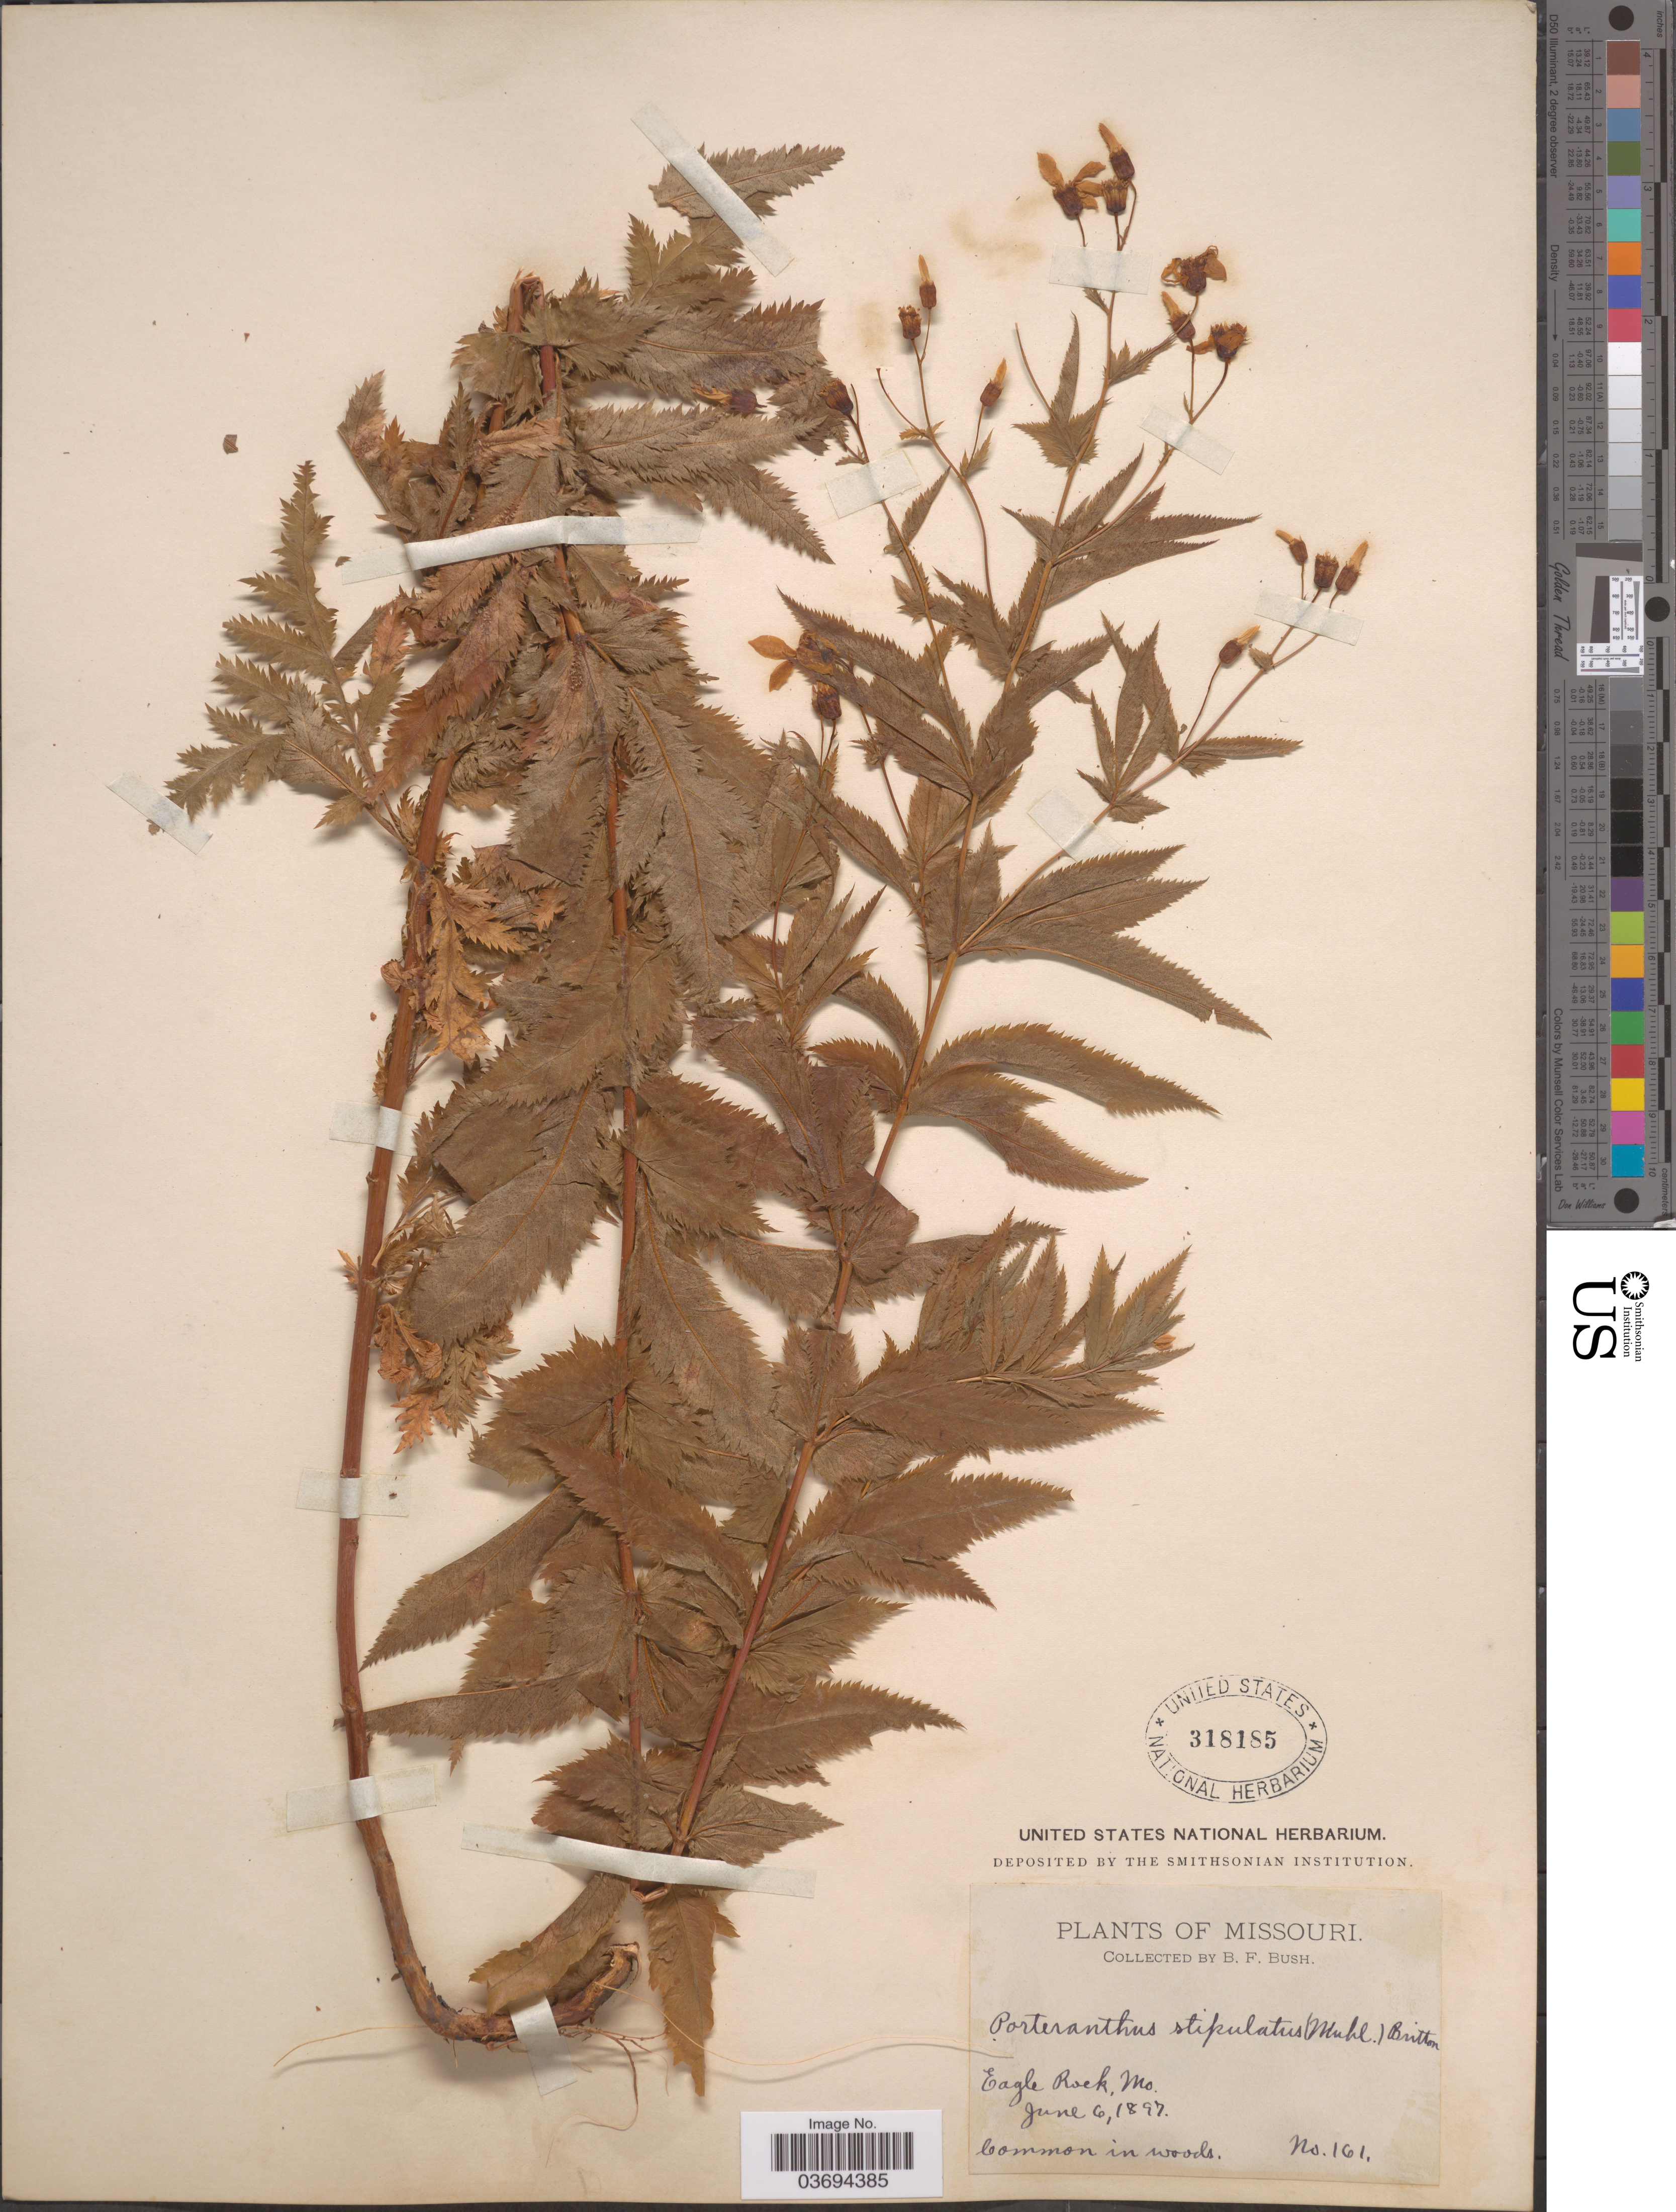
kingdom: Plantae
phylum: Tracheophyta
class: Magnoliopsida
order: Rosales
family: Rosaceae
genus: Gillenia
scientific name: Gillenia stipulata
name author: (Muhl. ex Willd.) Nutt.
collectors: B. F. Bush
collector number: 161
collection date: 1897-06-06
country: United States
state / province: Missouri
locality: Eagle Rock.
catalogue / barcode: US 318185